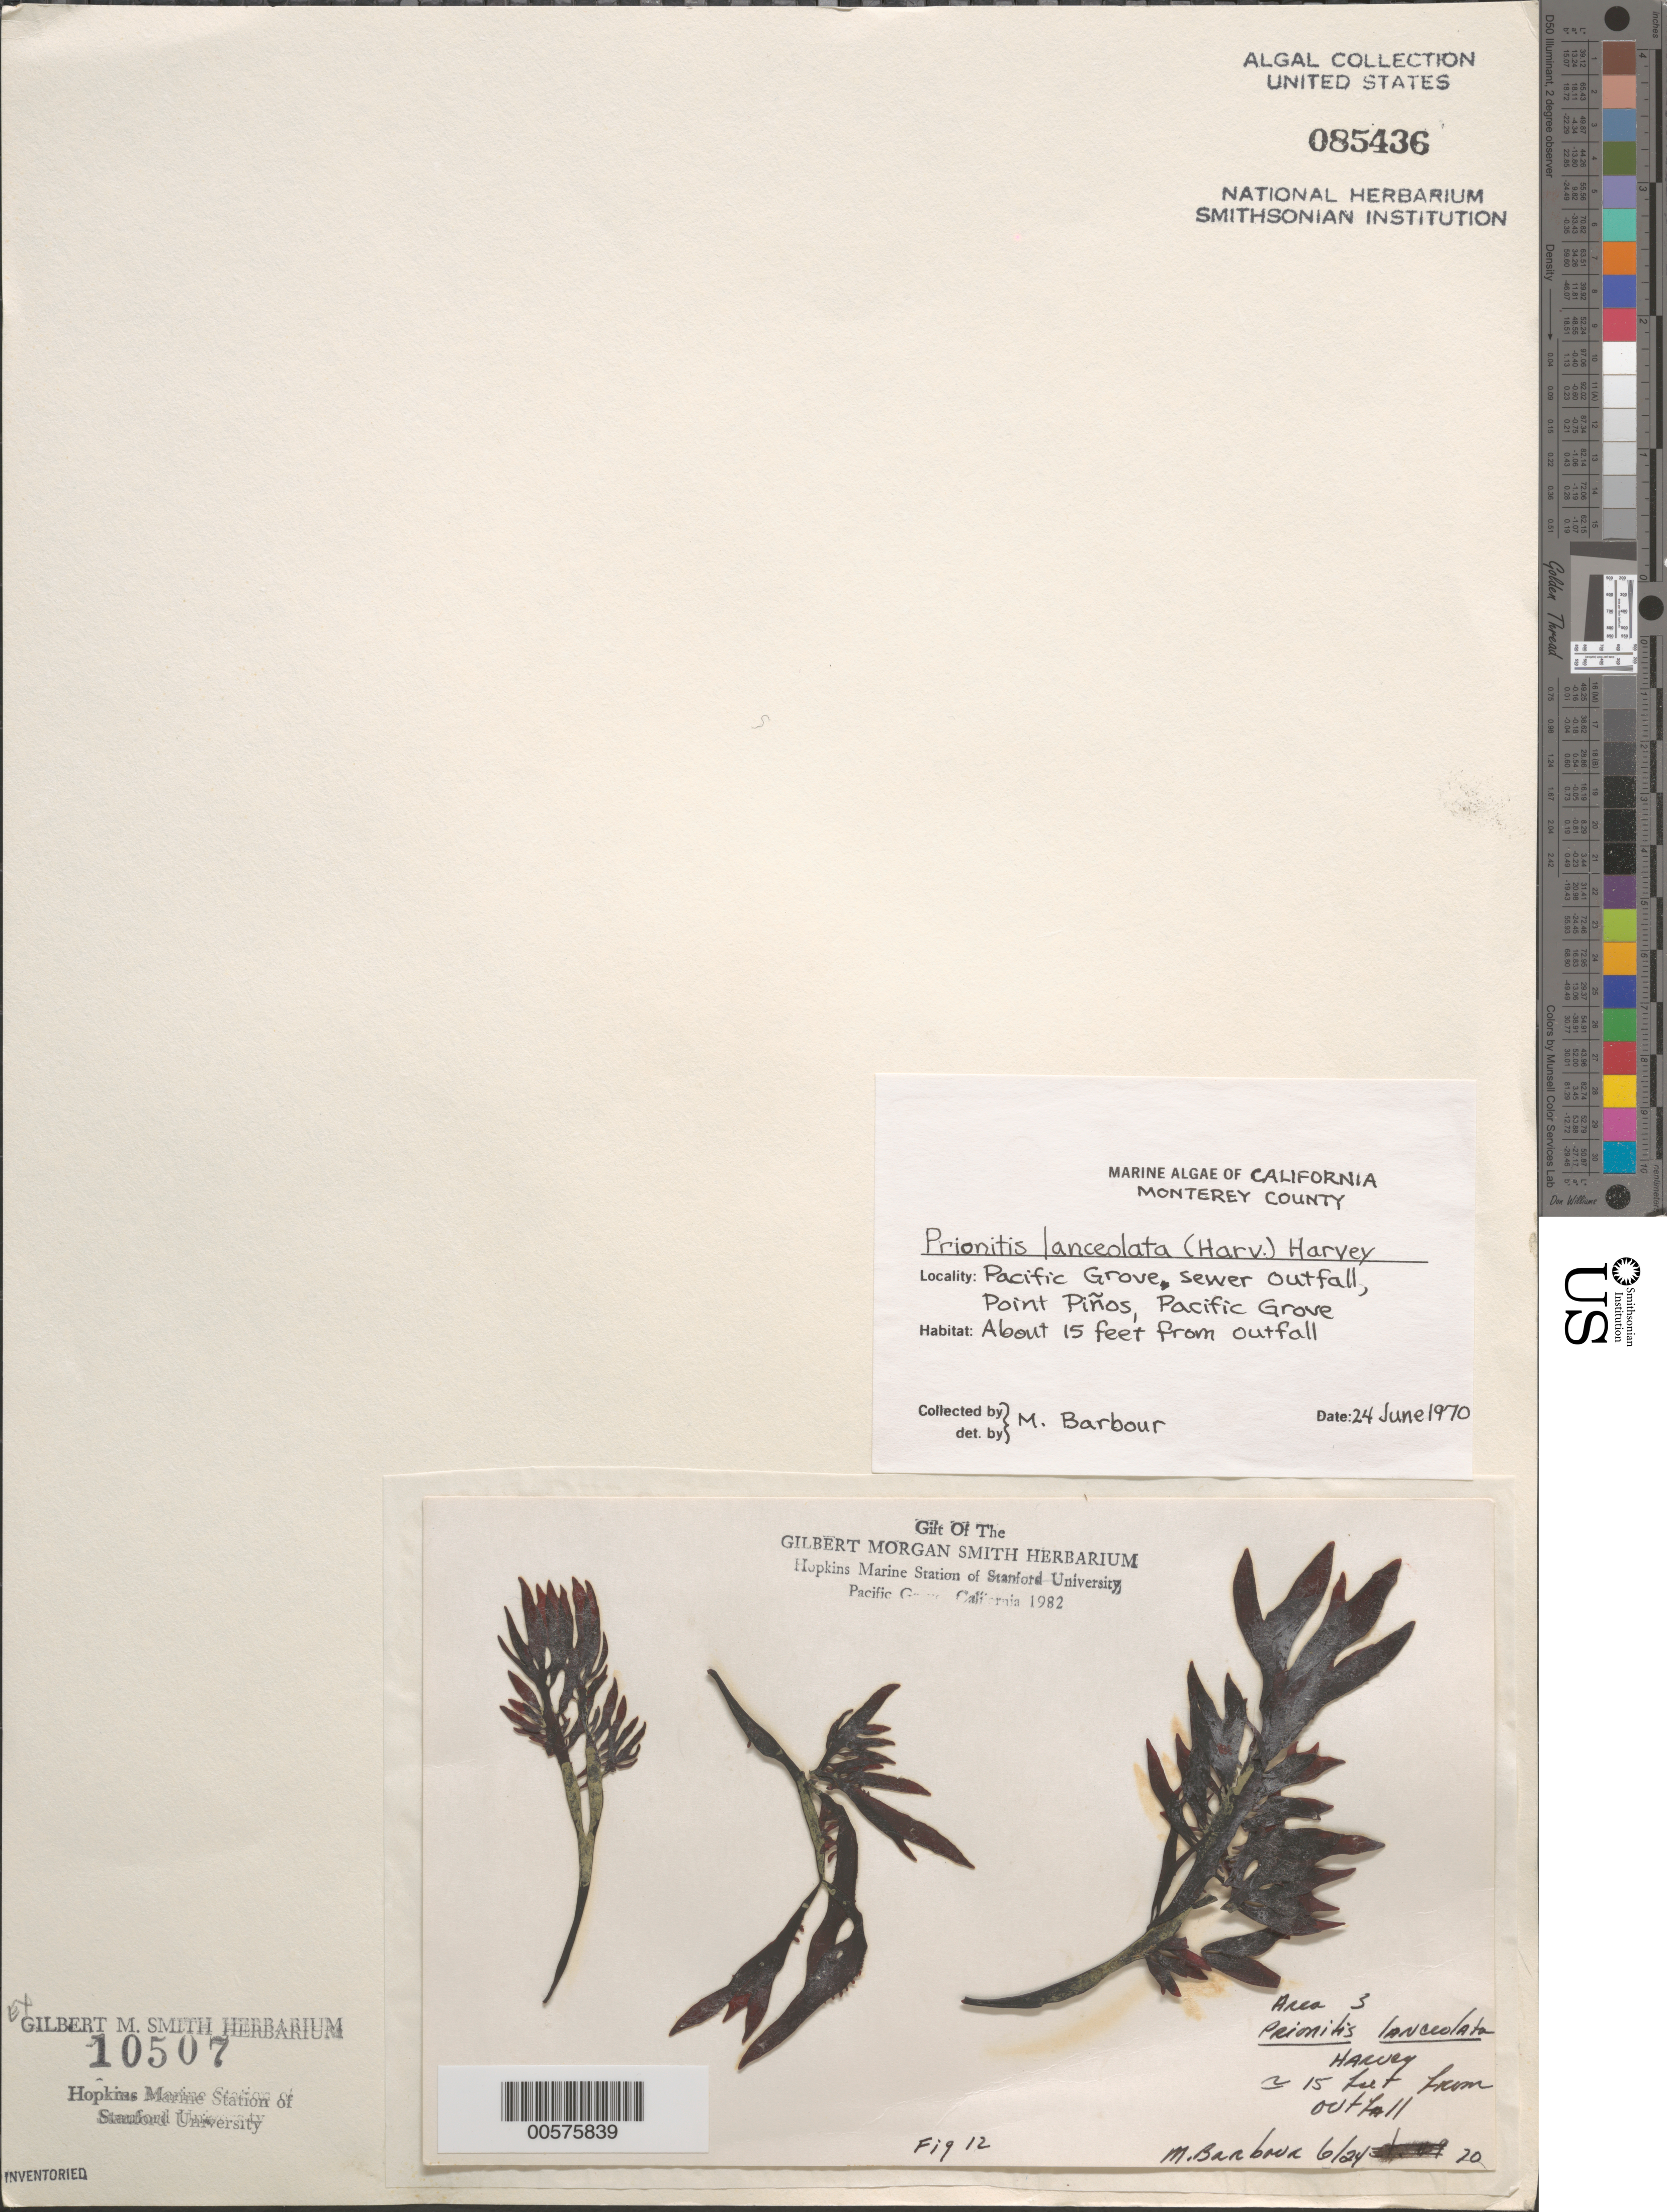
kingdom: Plantae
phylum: Rhodophyta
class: Florideophyceae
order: Cryptonemiales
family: Cryptonemiaceae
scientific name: Prionitis lanceolata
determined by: Barbour, M.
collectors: M. Barbour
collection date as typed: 24 Jun 1970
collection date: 1970-06-24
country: United States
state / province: California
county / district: Monterey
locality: Point Pinos, Pacific Grove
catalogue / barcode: US 85436